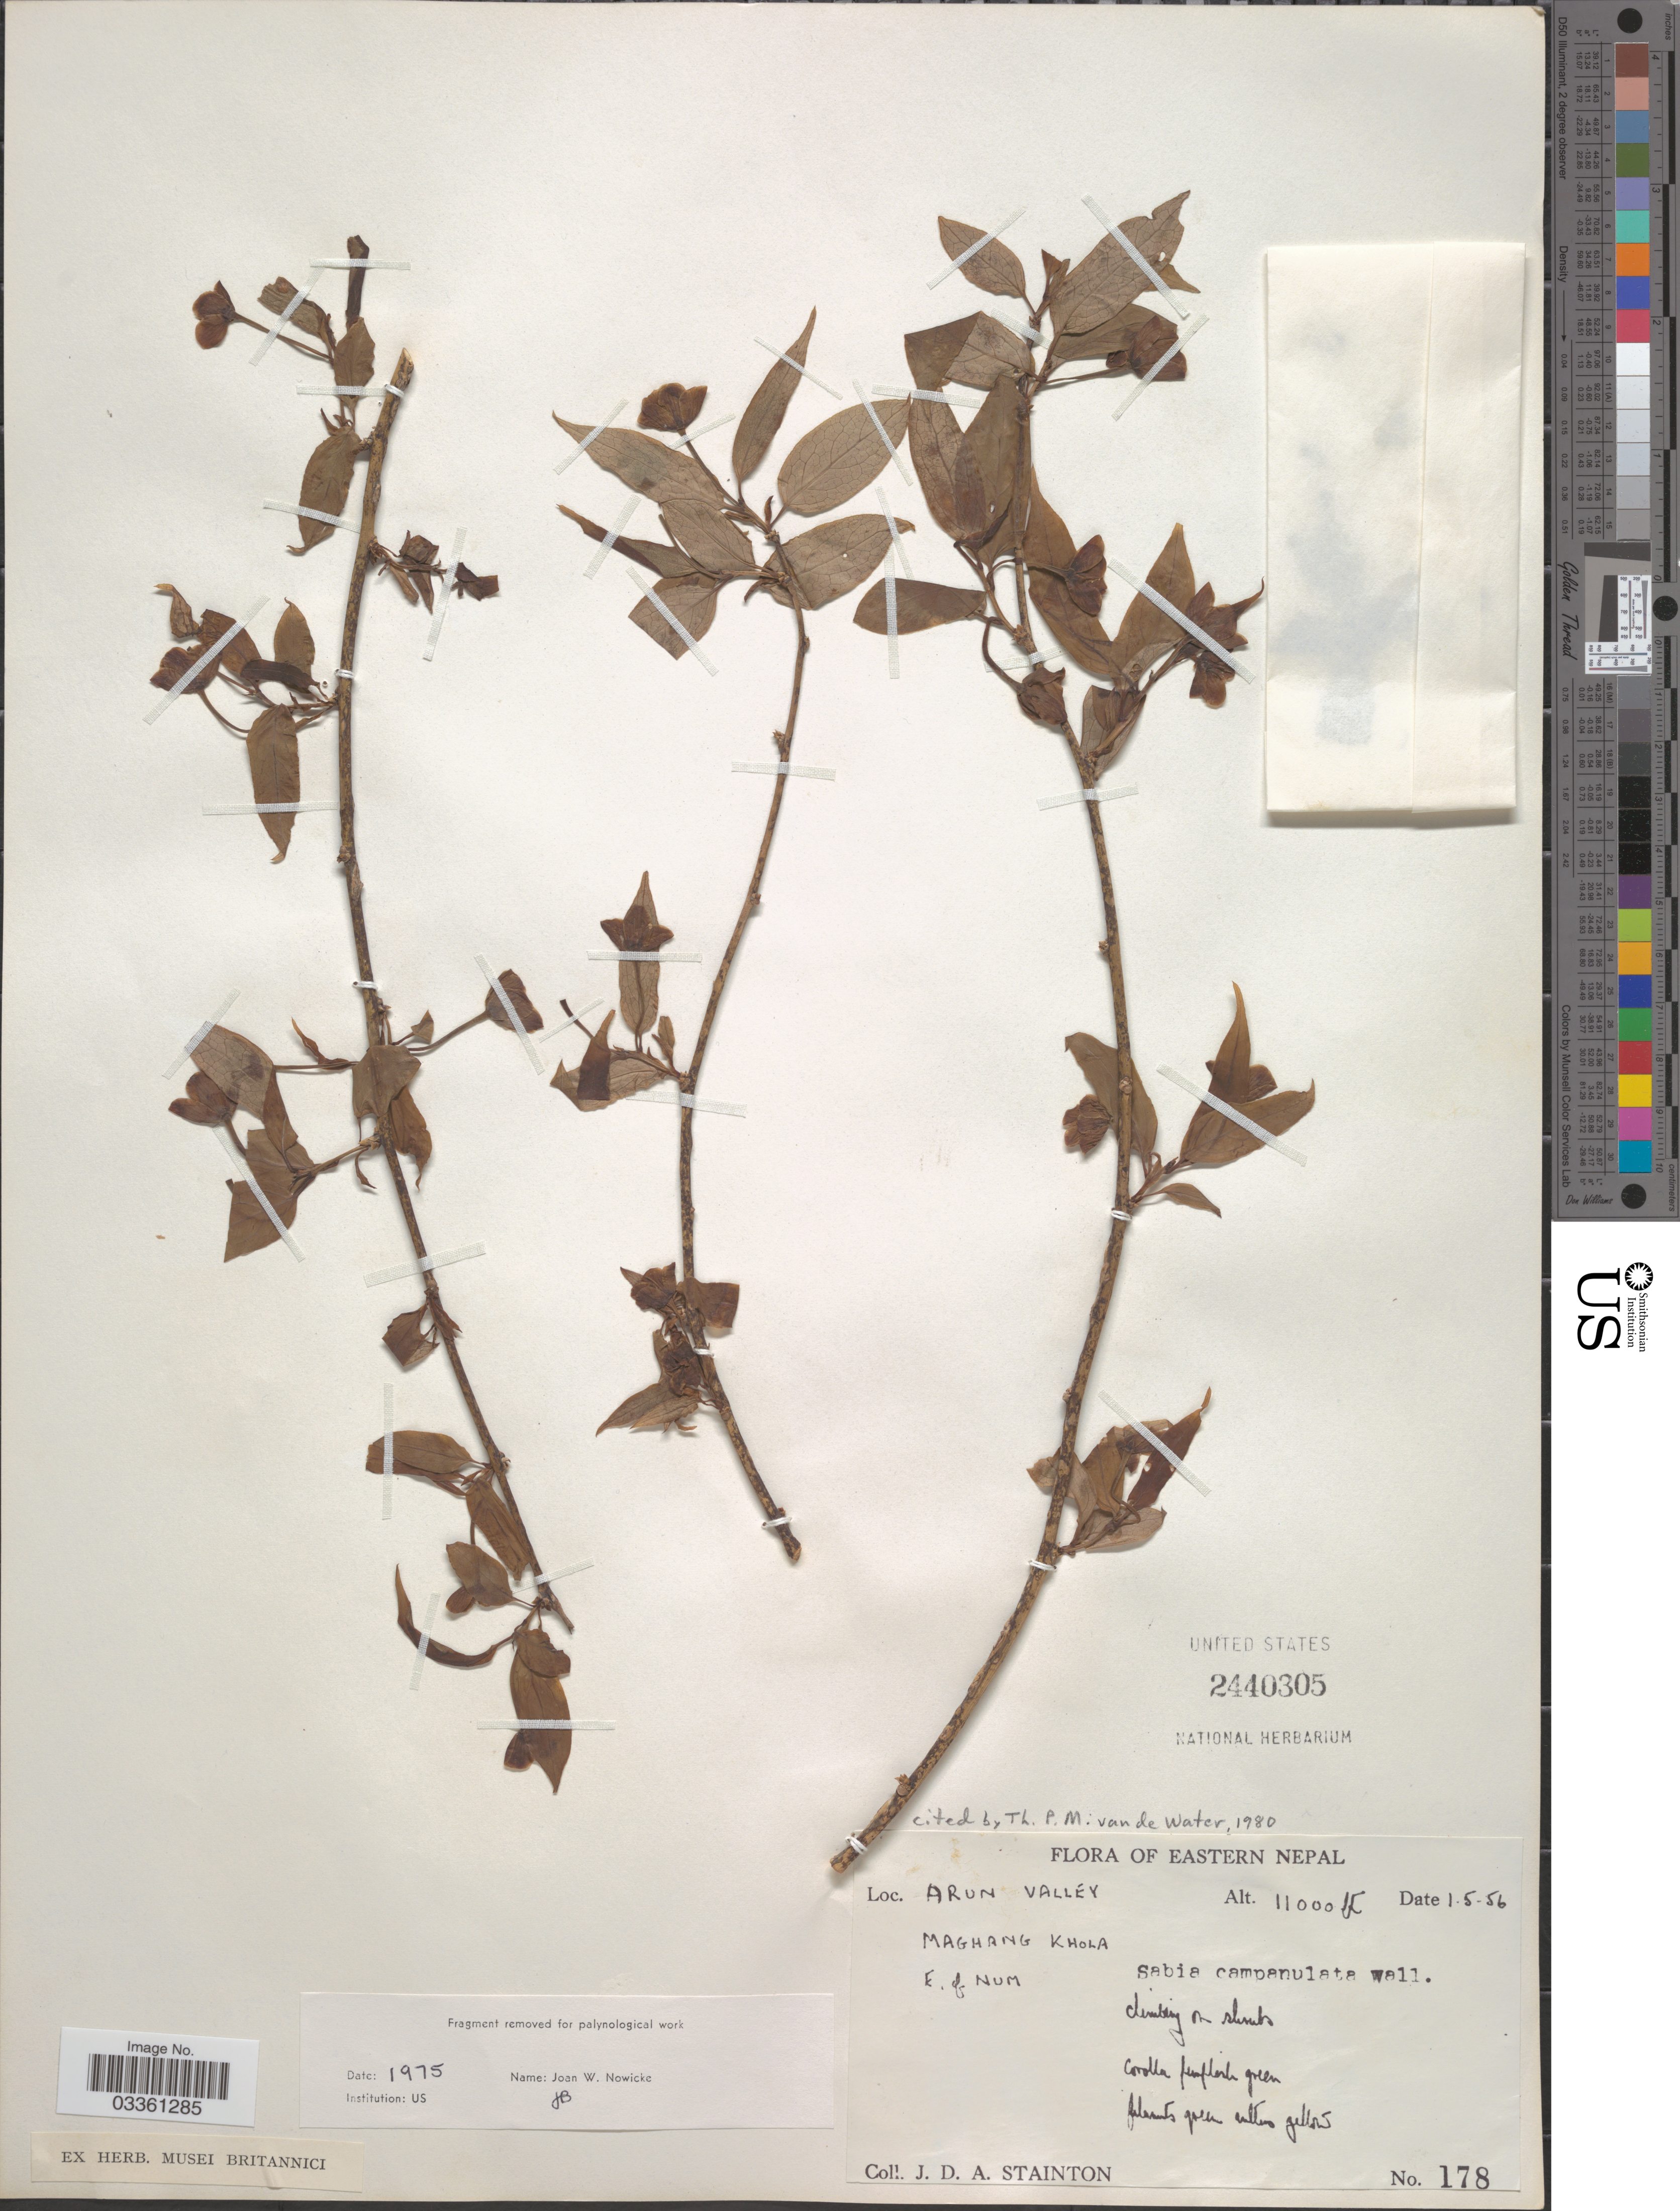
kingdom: Plantae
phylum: Tracheophyta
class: Magnoliopsida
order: Proteales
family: Sabiaceae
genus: Sabia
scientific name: Sabia campanulata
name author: Wall.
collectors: J. Stainton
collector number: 178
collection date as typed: Transcribed d/m/y: 1/5/56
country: Nepal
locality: Eastern Nepal. Arun Valley, Maghang Khola. E. of Num.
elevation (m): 3353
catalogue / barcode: US 2440305